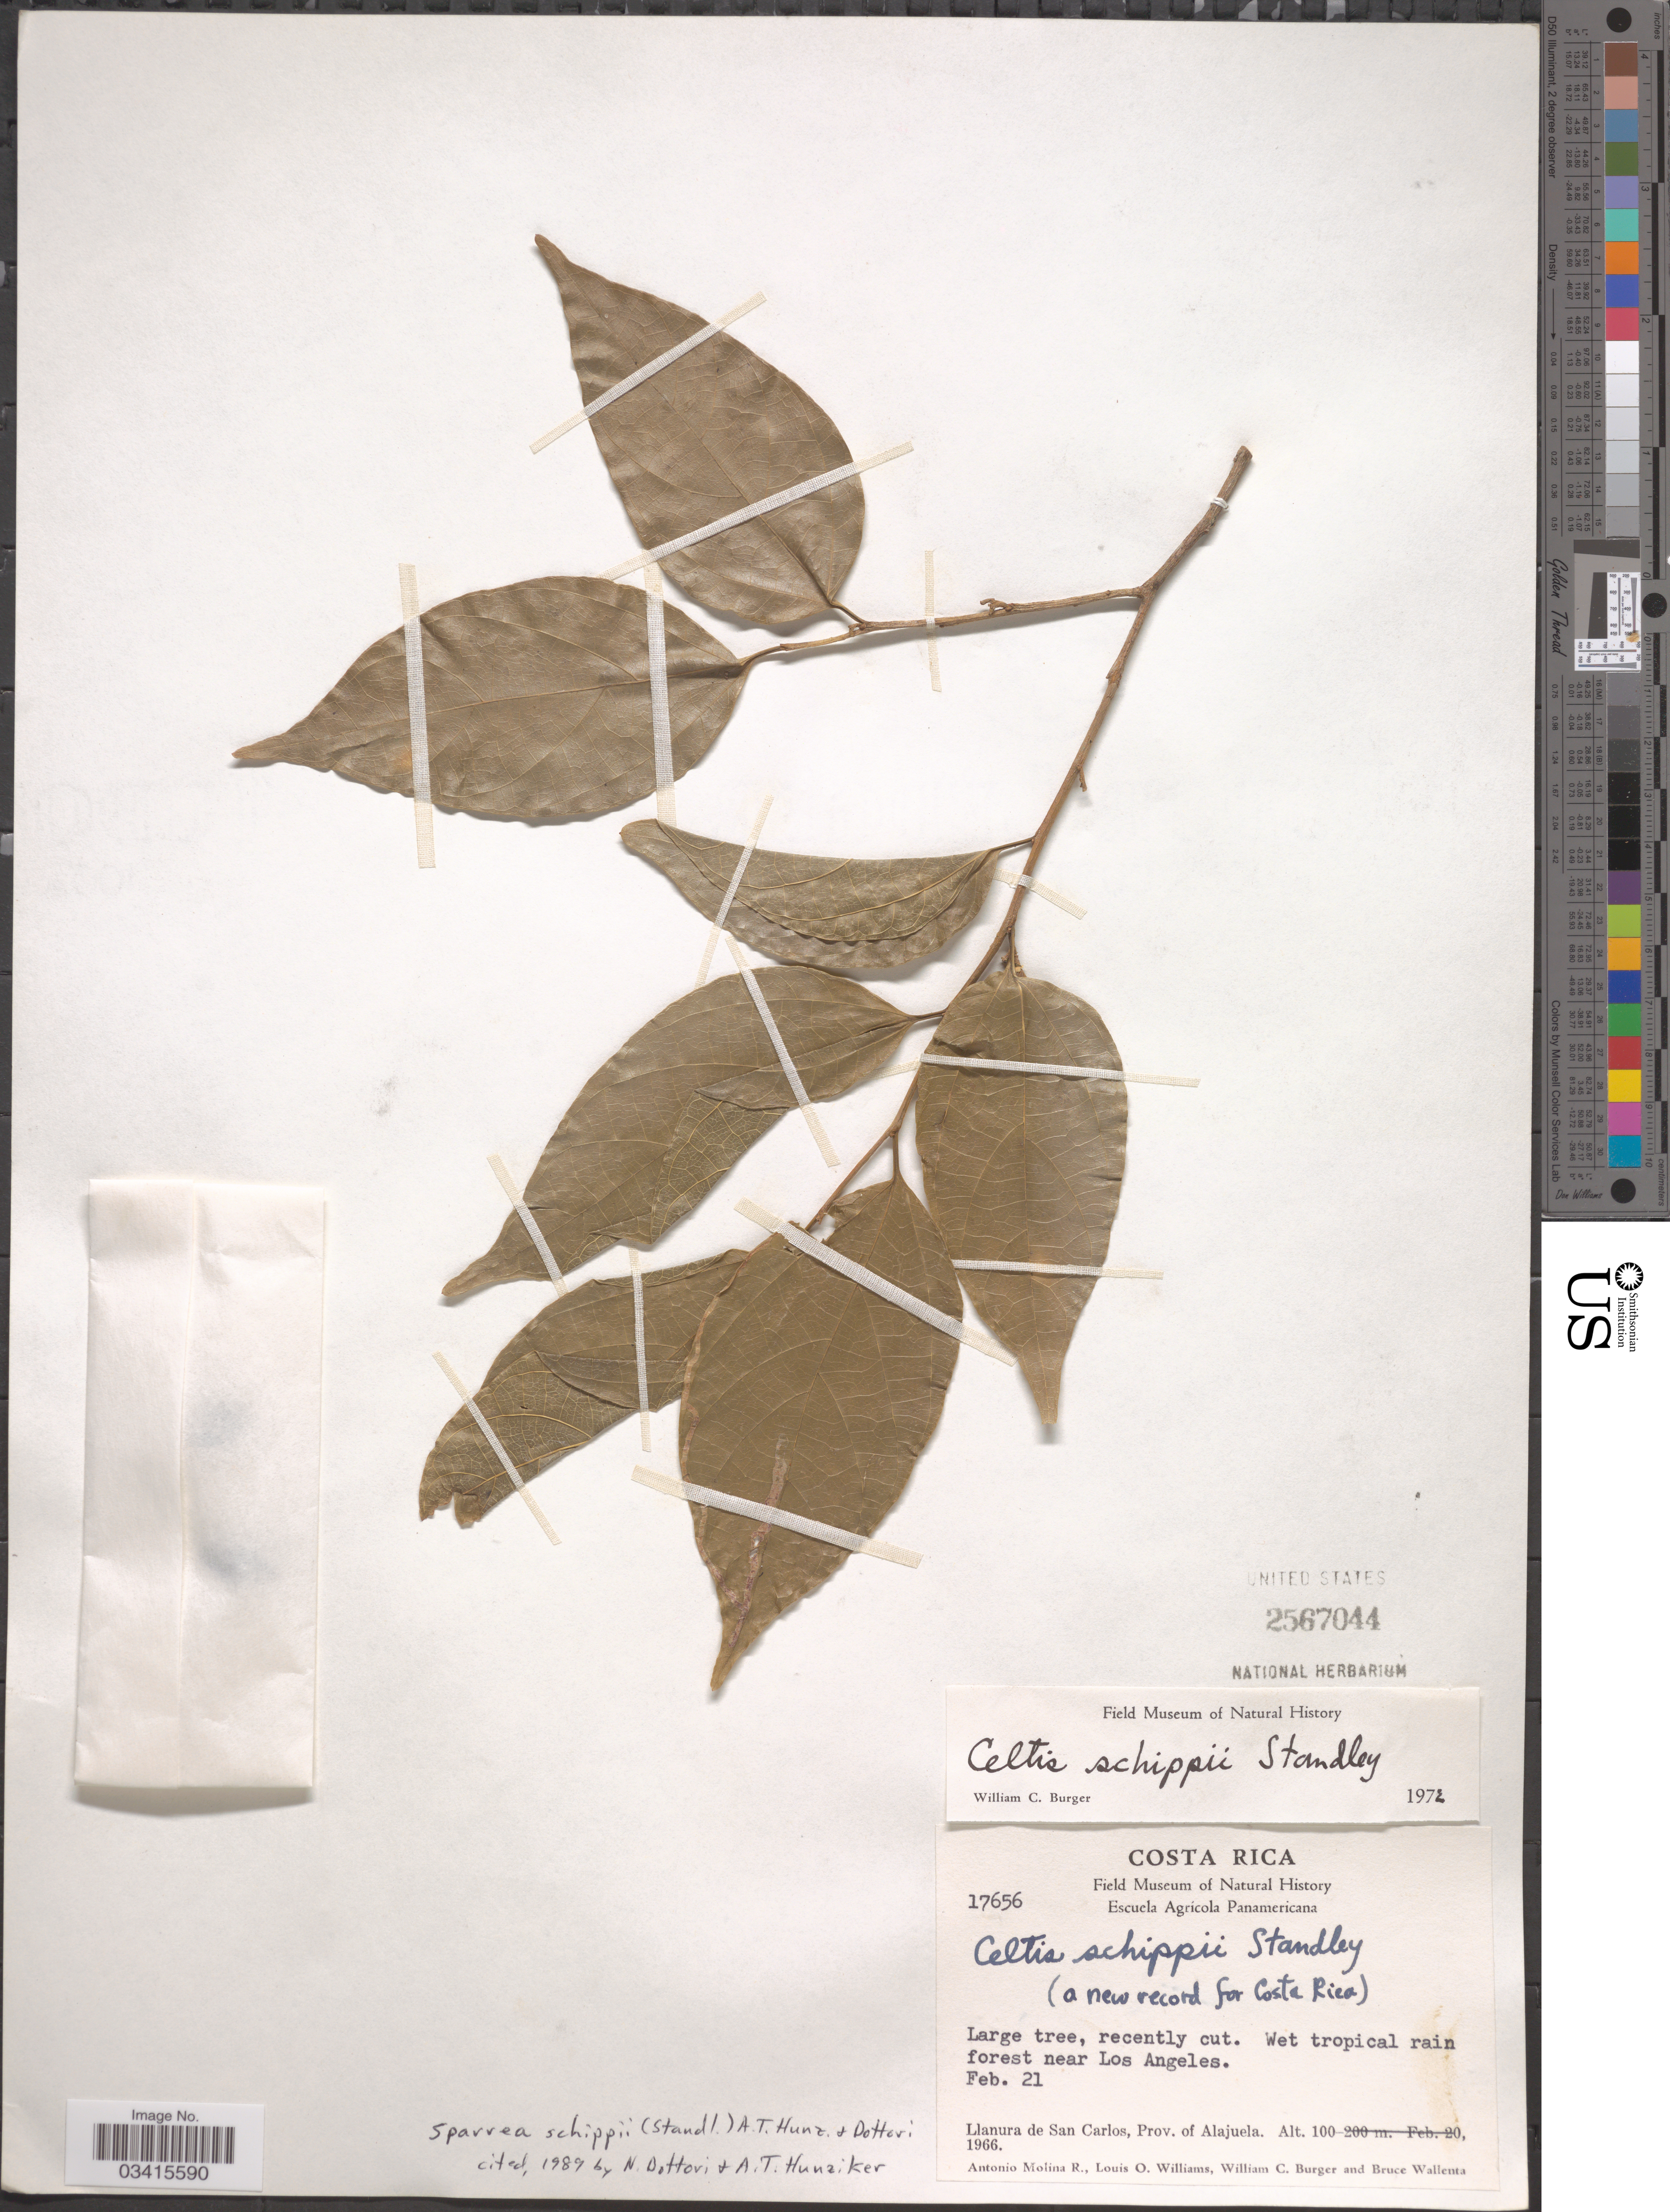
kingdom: Plantae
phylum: Tracheophyta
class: Magnoliopsida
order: Rosales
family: Cannabaceae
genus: Celtis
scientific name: Celtis schippii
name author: Standl.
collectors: A. Molina R., L. O. Williams, W. Burger & B. Wallenta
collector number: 17656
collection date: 1966-02-21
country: Costa Rica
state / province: Alajuela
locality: Llanura de San Carlos. Wet tropical rain forest near Los Angeles.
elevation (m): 100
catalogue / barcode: US 2567044